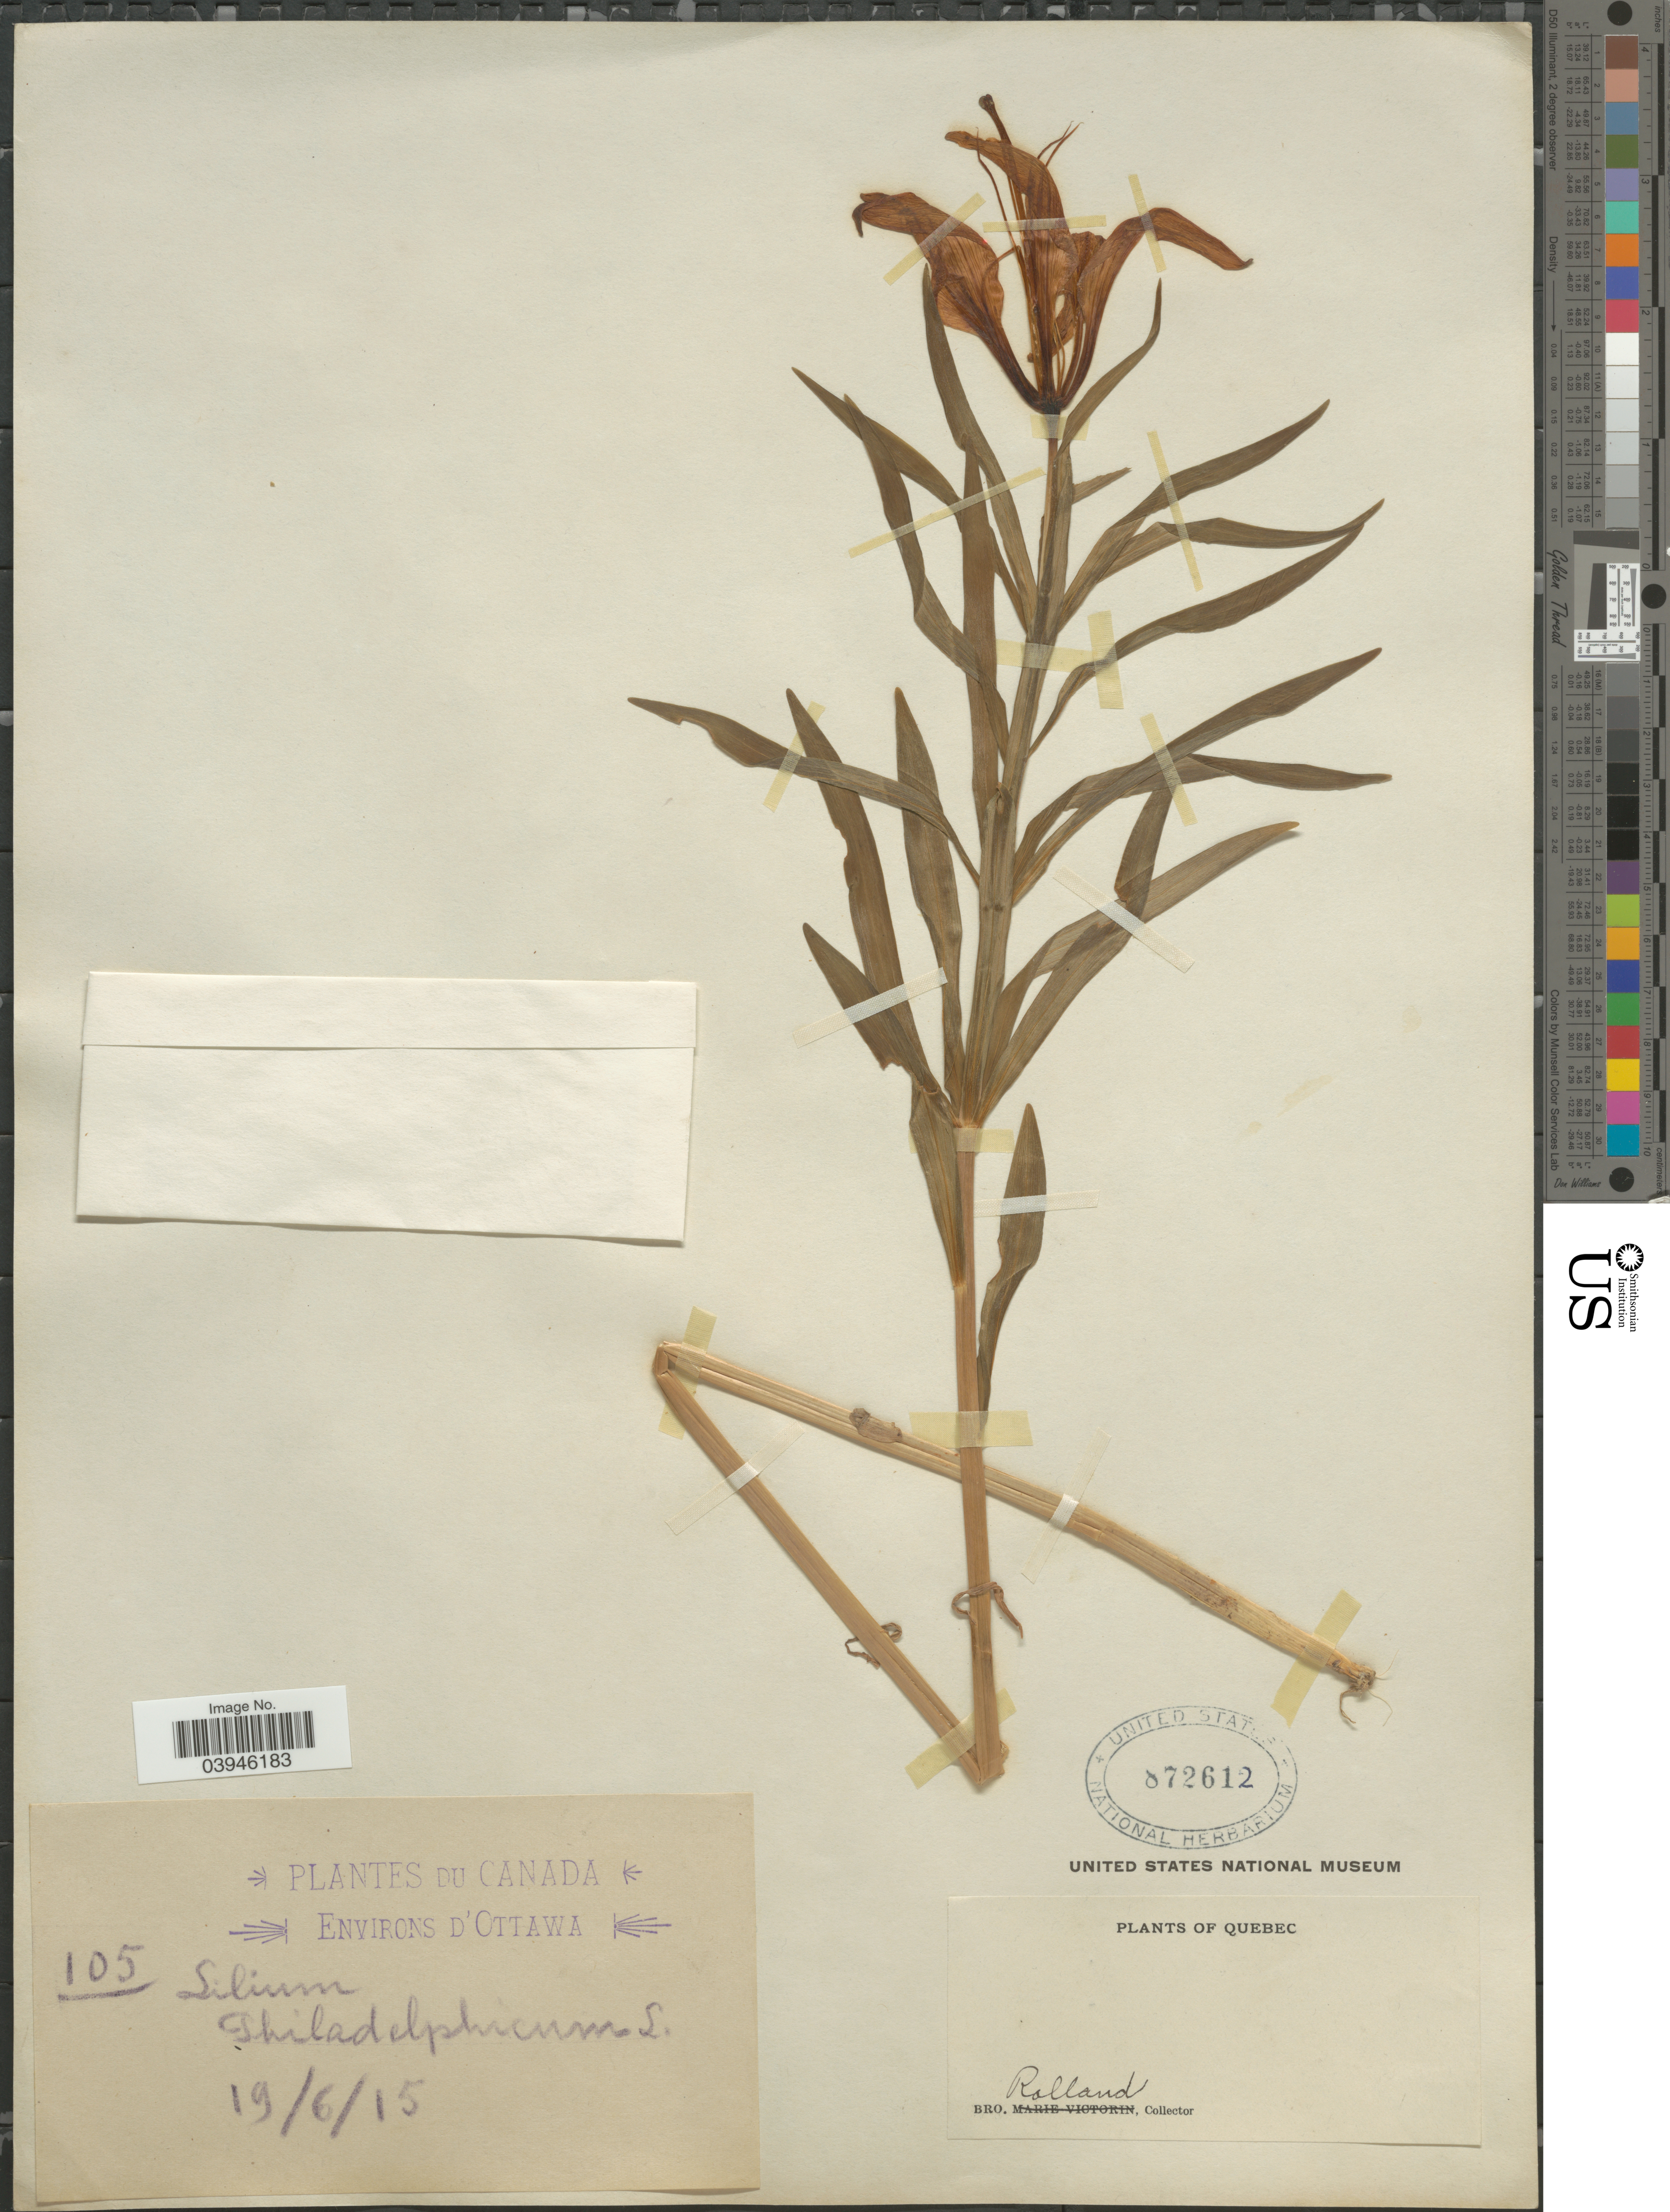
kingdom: Plantae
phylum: Tracheophyta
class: Liliopsida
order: Liliales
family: Liliaceae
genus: Lilium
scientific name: Lilium philadelphicum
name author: L.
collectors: B. Rolland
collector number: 105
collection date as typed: Transcribed d/m/y: 19/6/15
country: Canada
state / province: Quebec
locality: Environs d'Ottawa.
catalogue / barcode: US 872612